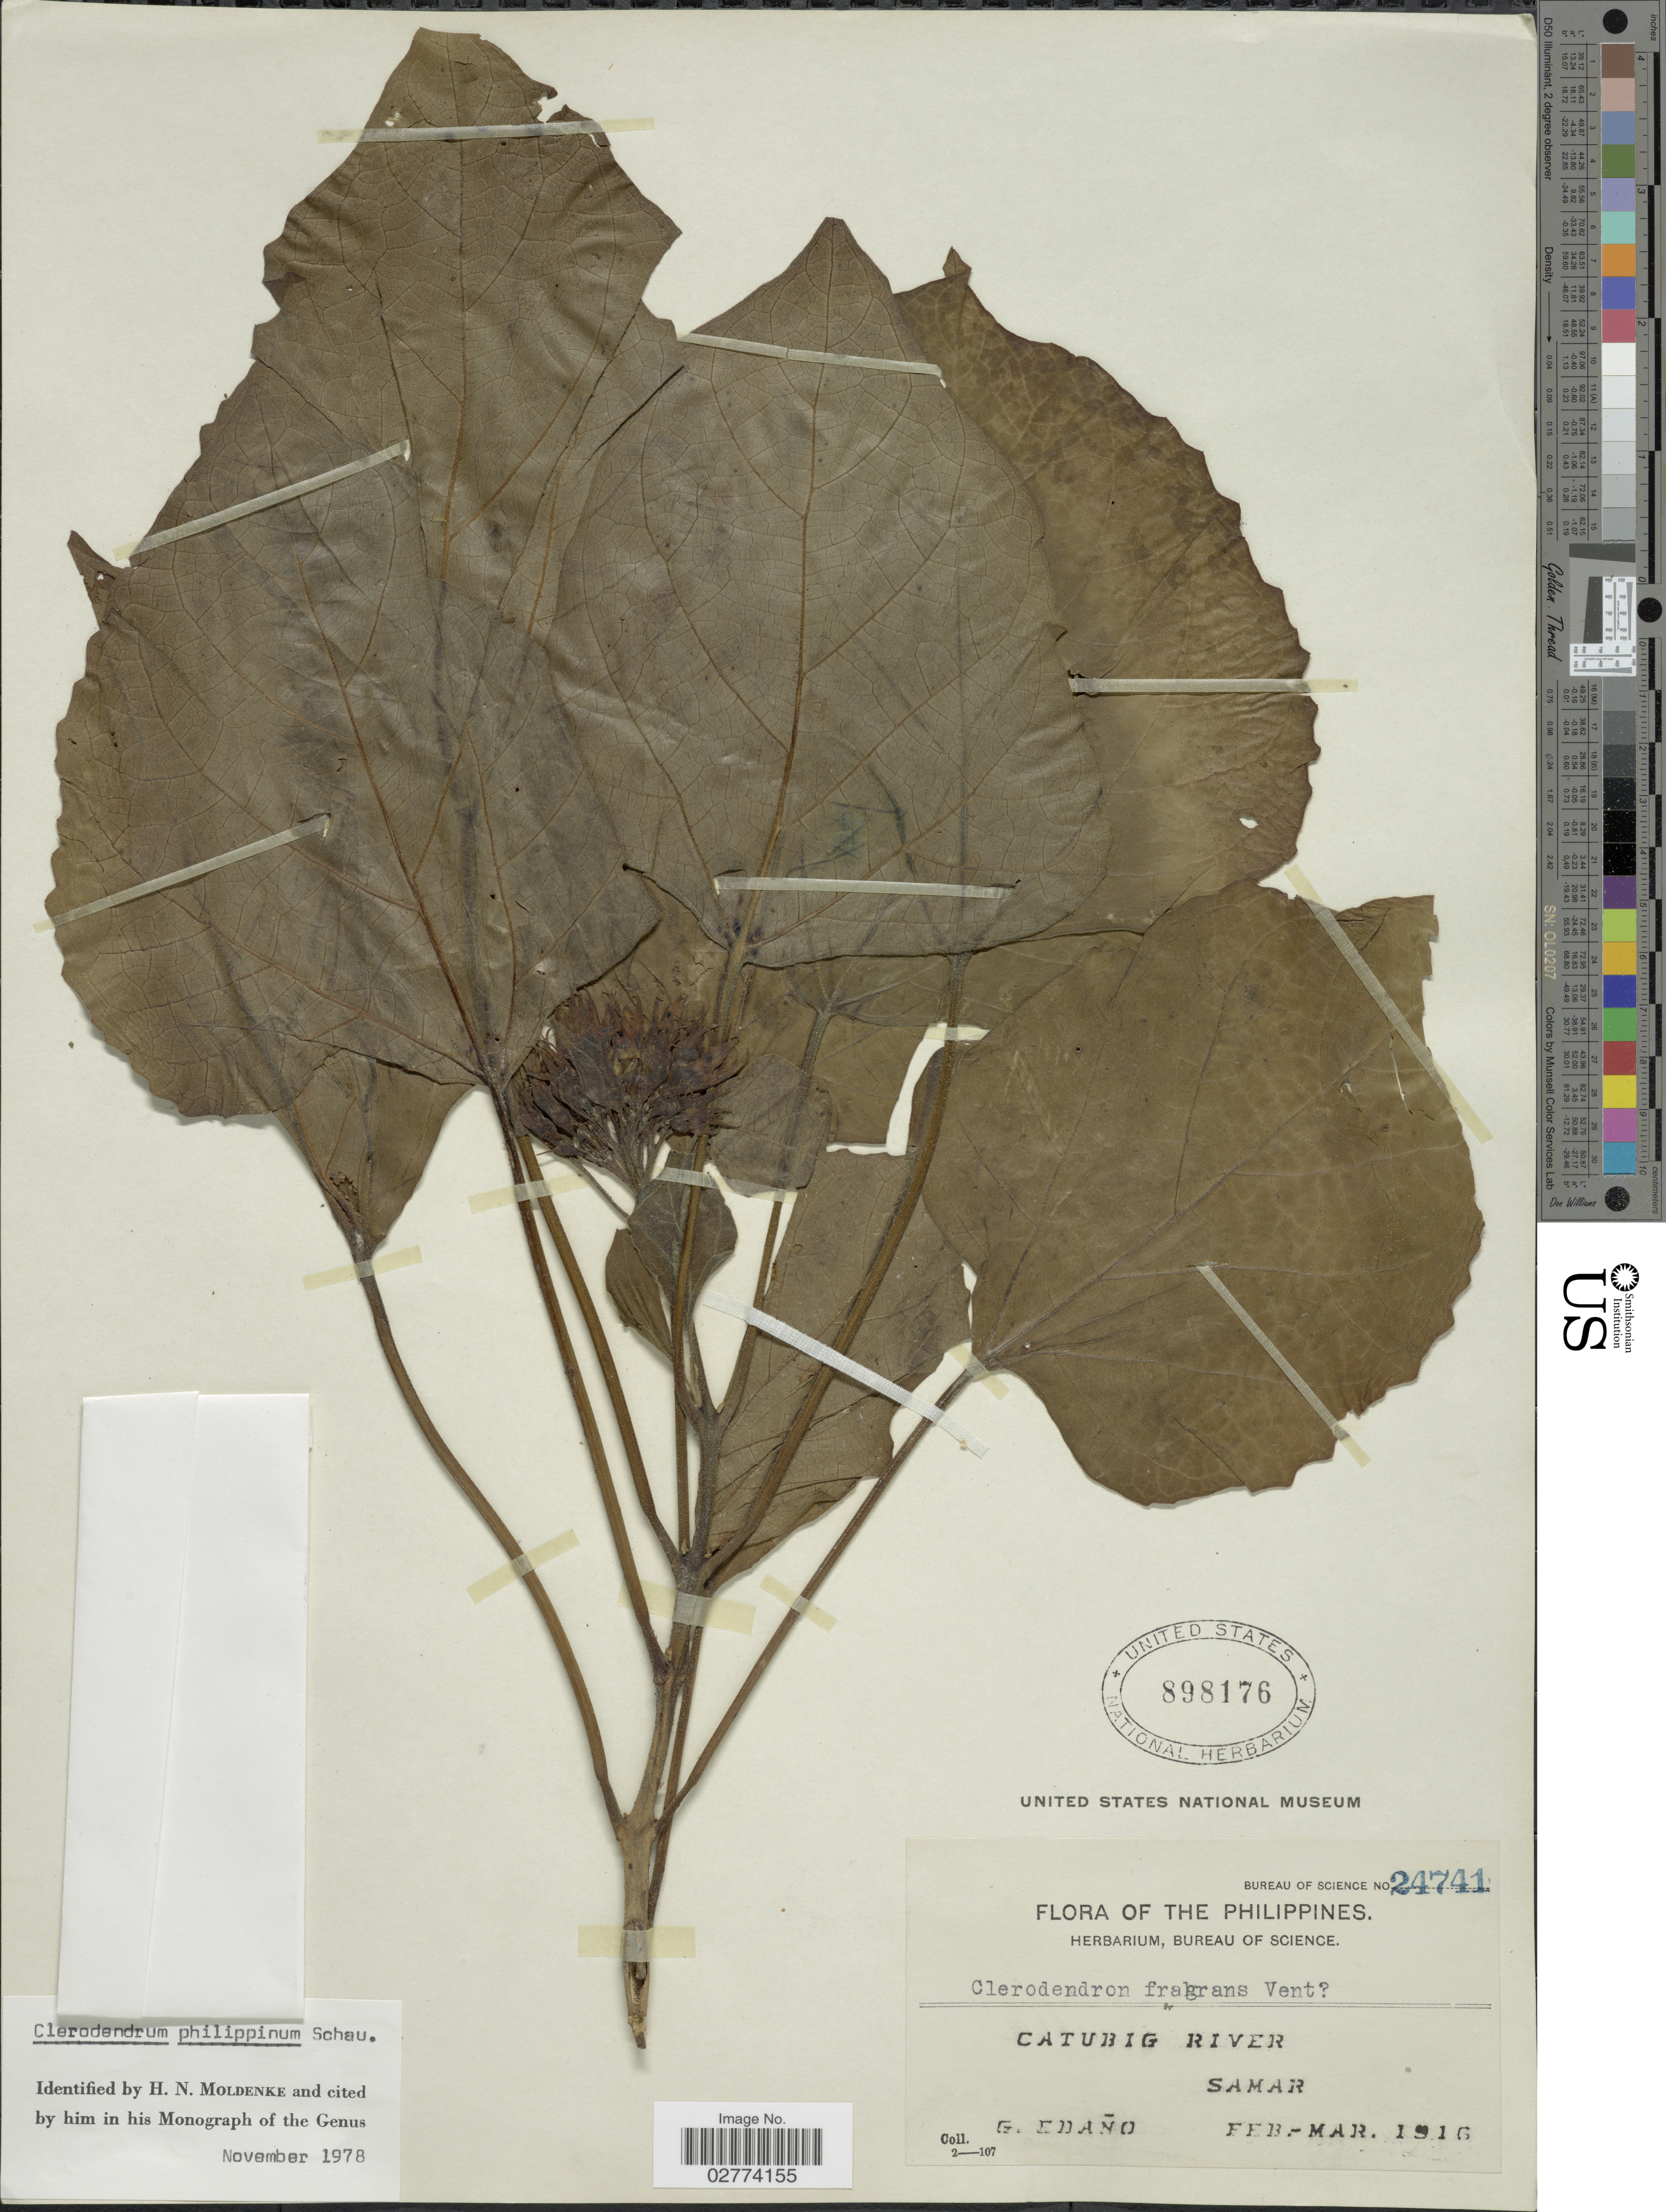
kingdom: Plantae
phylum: Tracheophyta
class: Magnoliopsida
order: Lamiales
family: Lamiaceae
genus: Clerodendrum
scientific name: Clerodendrum philippinum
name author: Schauer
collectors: G. Edaño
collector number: Bureau of Science 24741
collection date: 1916-02/1916-03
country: Philippines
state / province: Eastern Visayas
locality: Catubig River, Samar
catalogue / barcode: US 898176